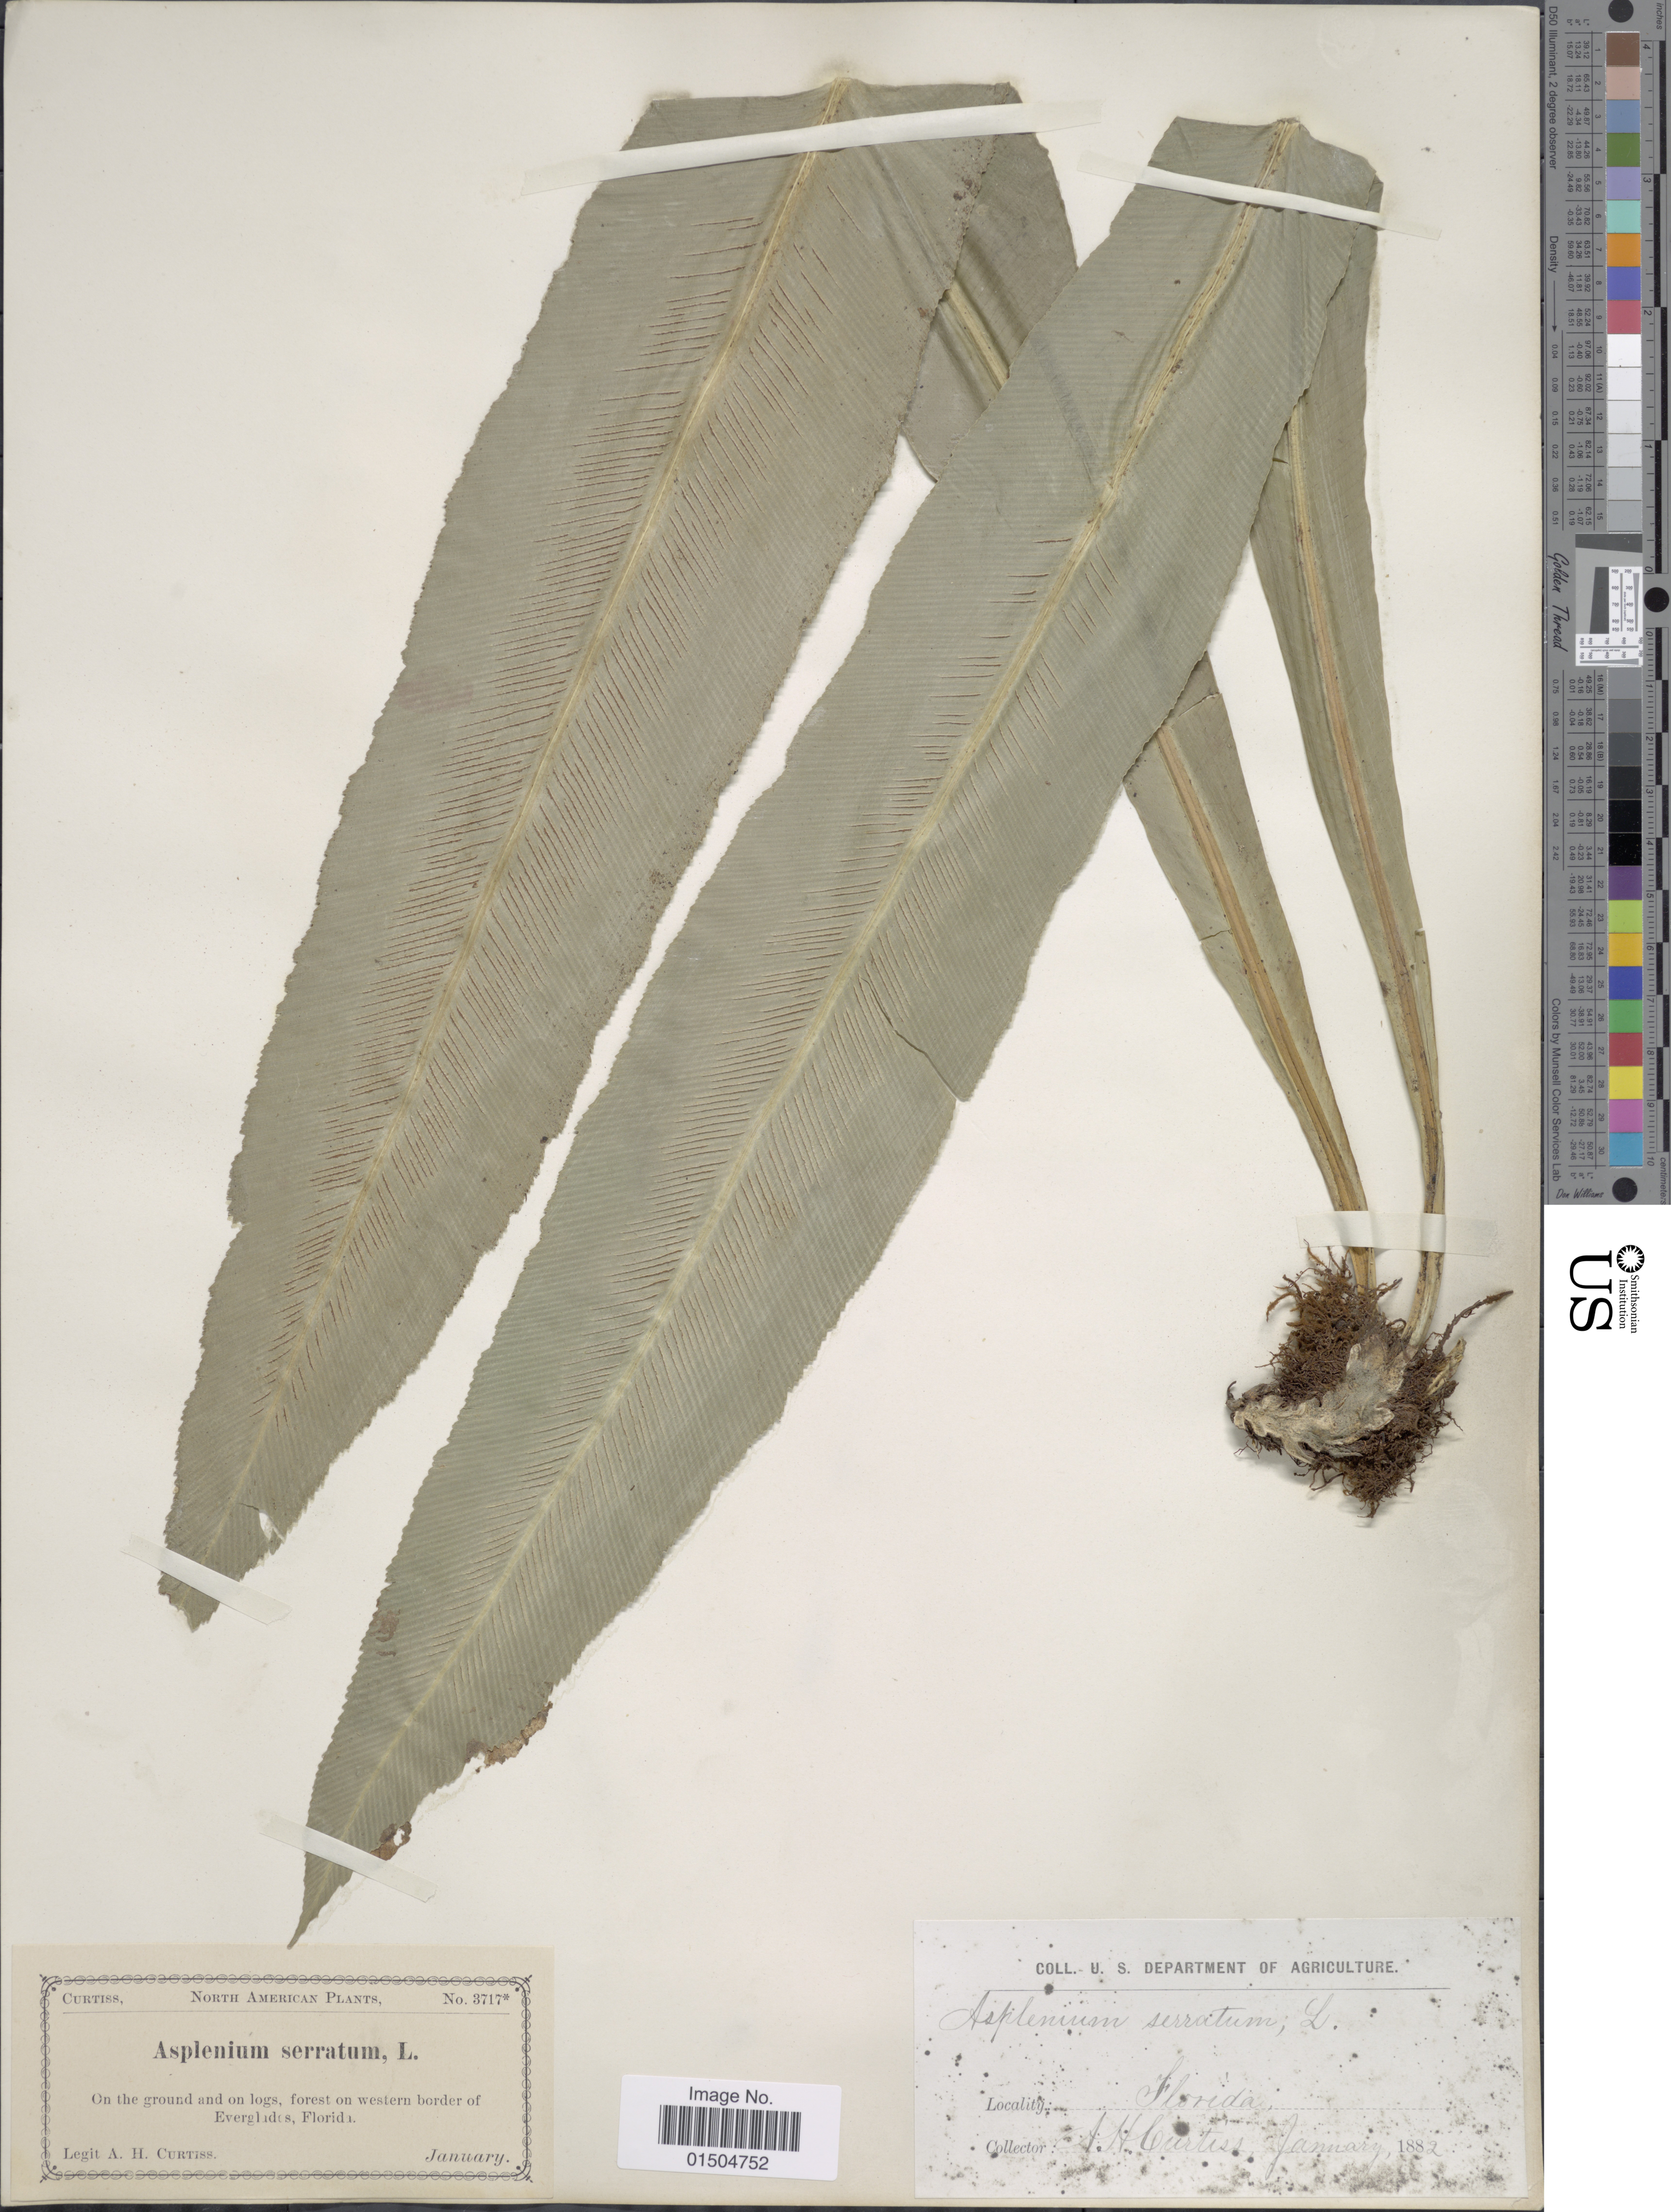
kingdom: Plantae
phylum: Tracheophyta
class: Polypodiopsida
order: Polypodiales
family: Aspleniaceae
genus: Asplenium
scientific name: Asplenium serratum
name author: L.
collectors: A. H. Curtiss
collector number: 3717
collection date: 1882-01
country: United States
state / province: Florida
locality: On the ground and on logs, forest on western border of Everglades.